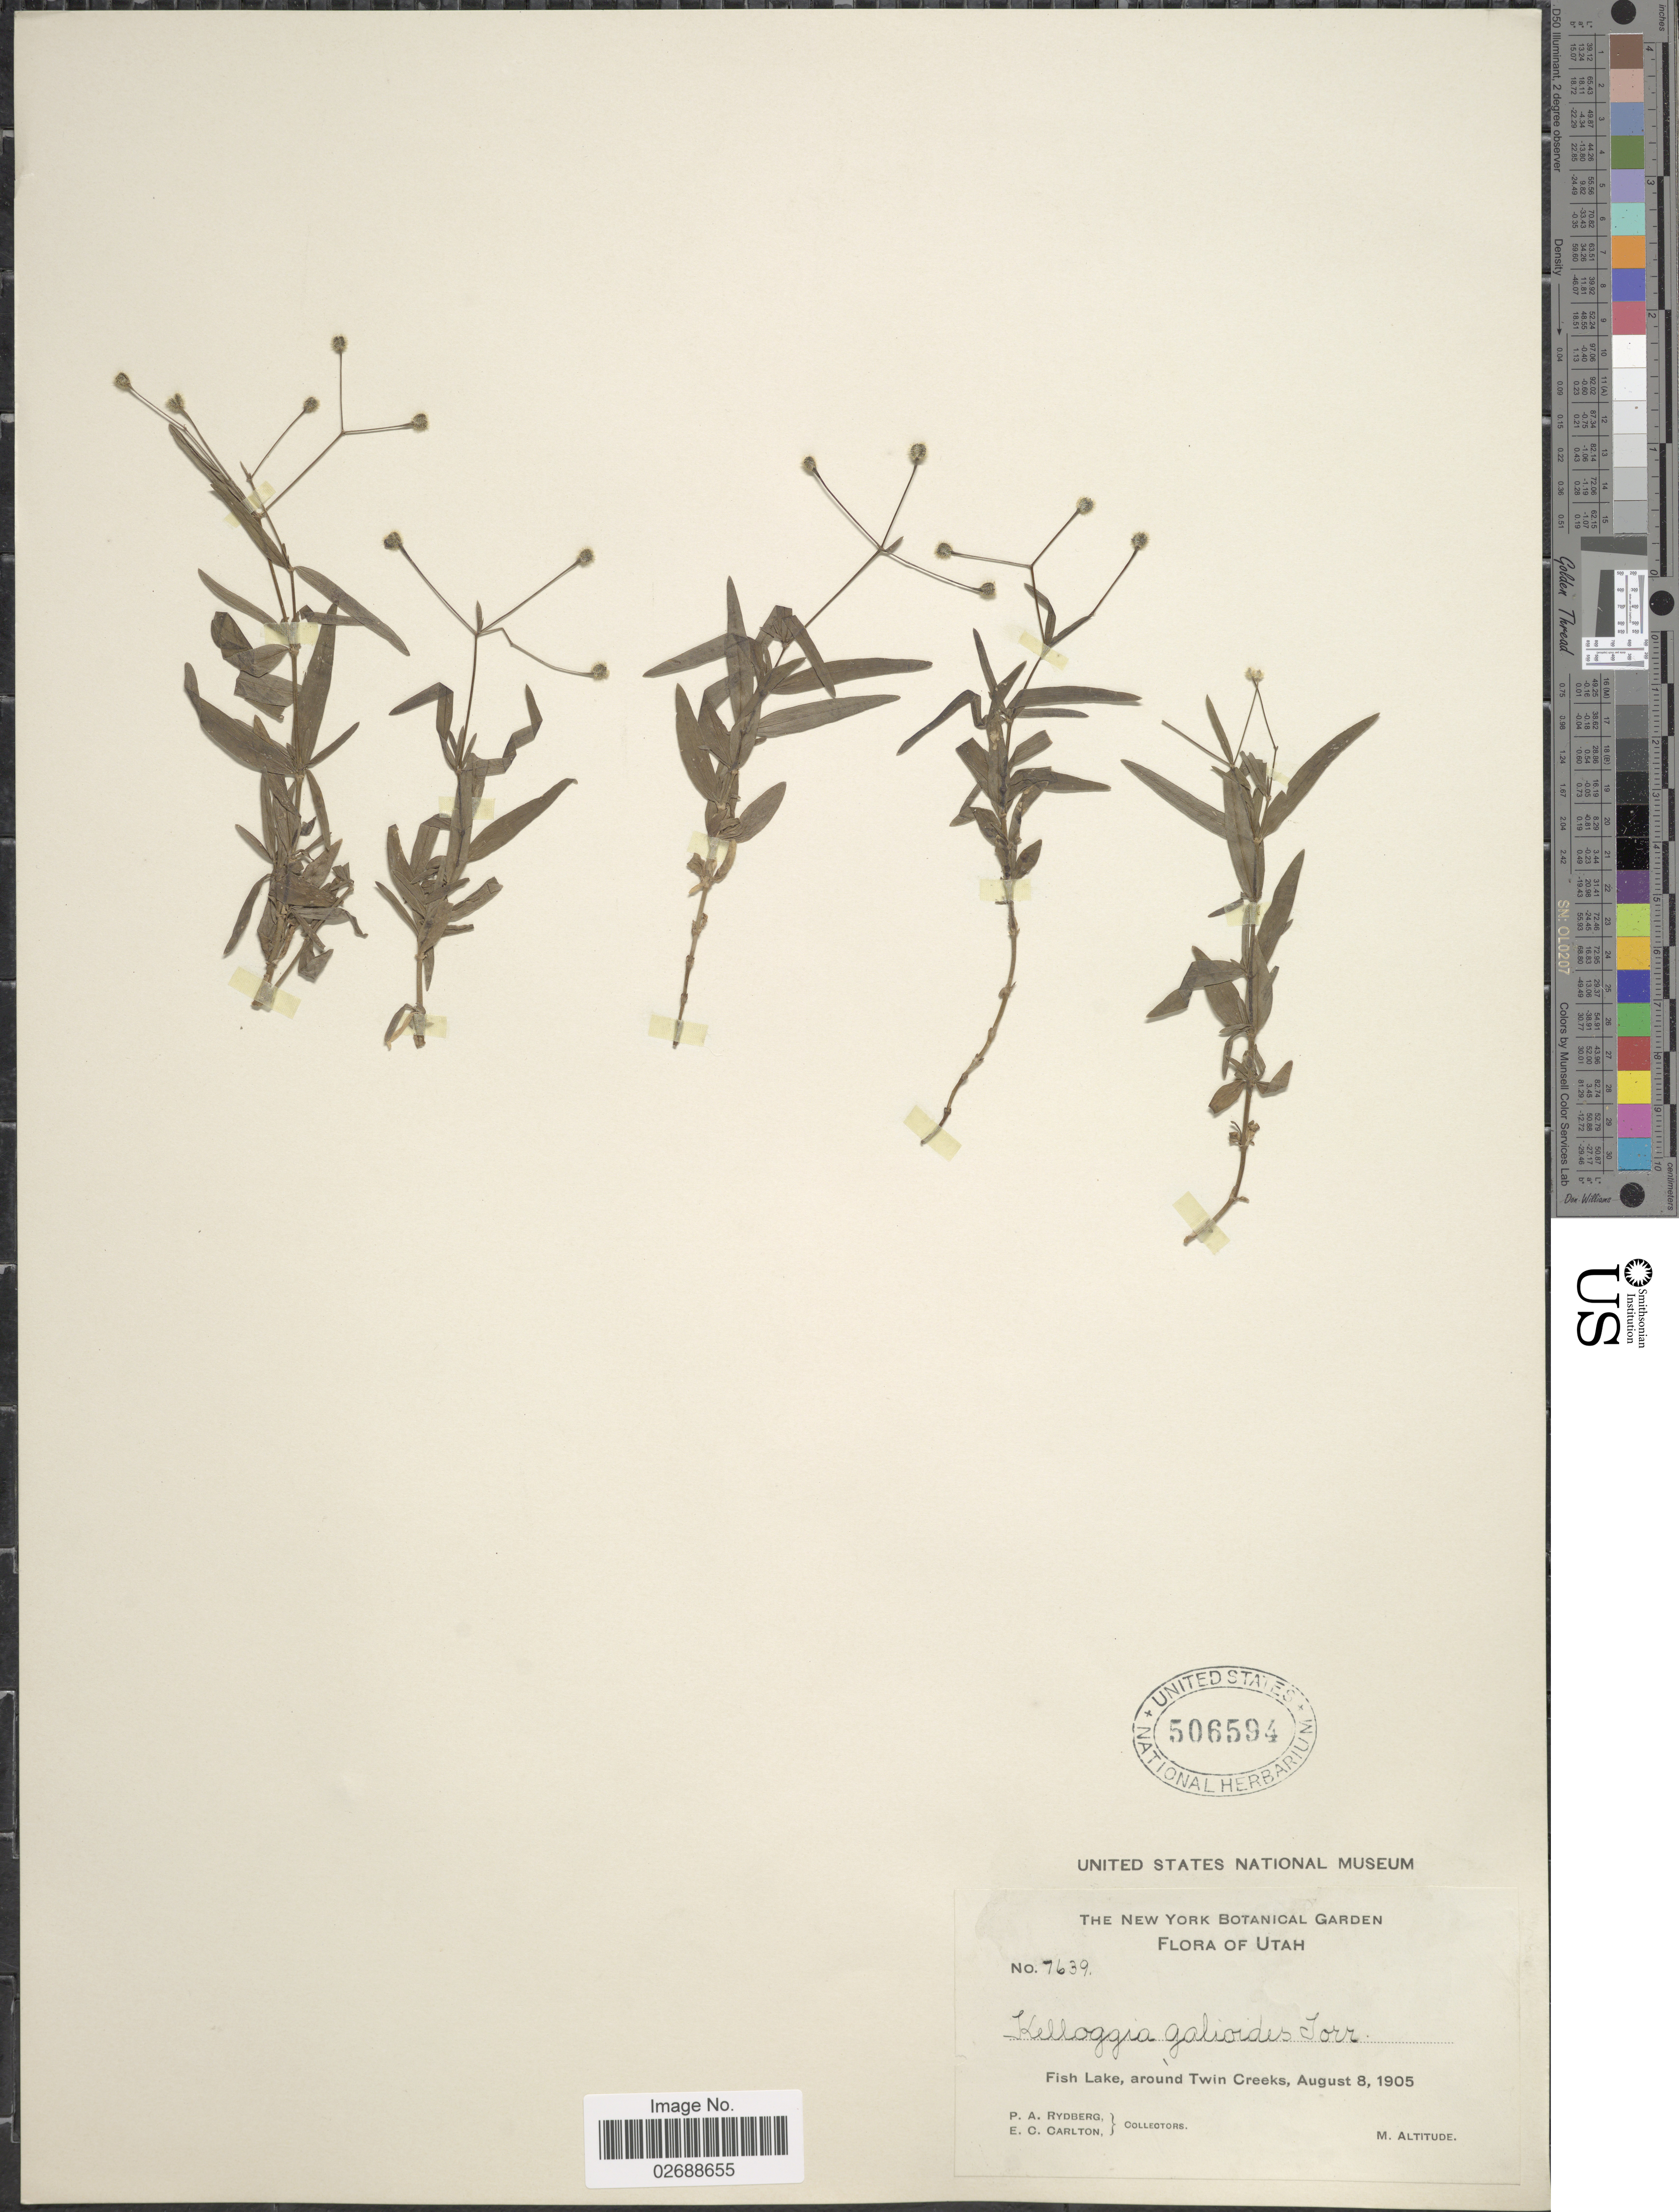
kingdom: Plantae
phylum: Tracheophyta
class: Magnoliopsida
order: Gentianales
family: Rubiaceae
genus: Kelloggia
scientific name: Kelloggia galioides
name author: Torr.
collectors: P. A. Rydberg & E. Carlton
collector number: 7639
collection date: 1905-08-08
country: United States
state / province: Utah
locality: Fish Lake, around Twin Creeks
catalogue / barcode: US 506594